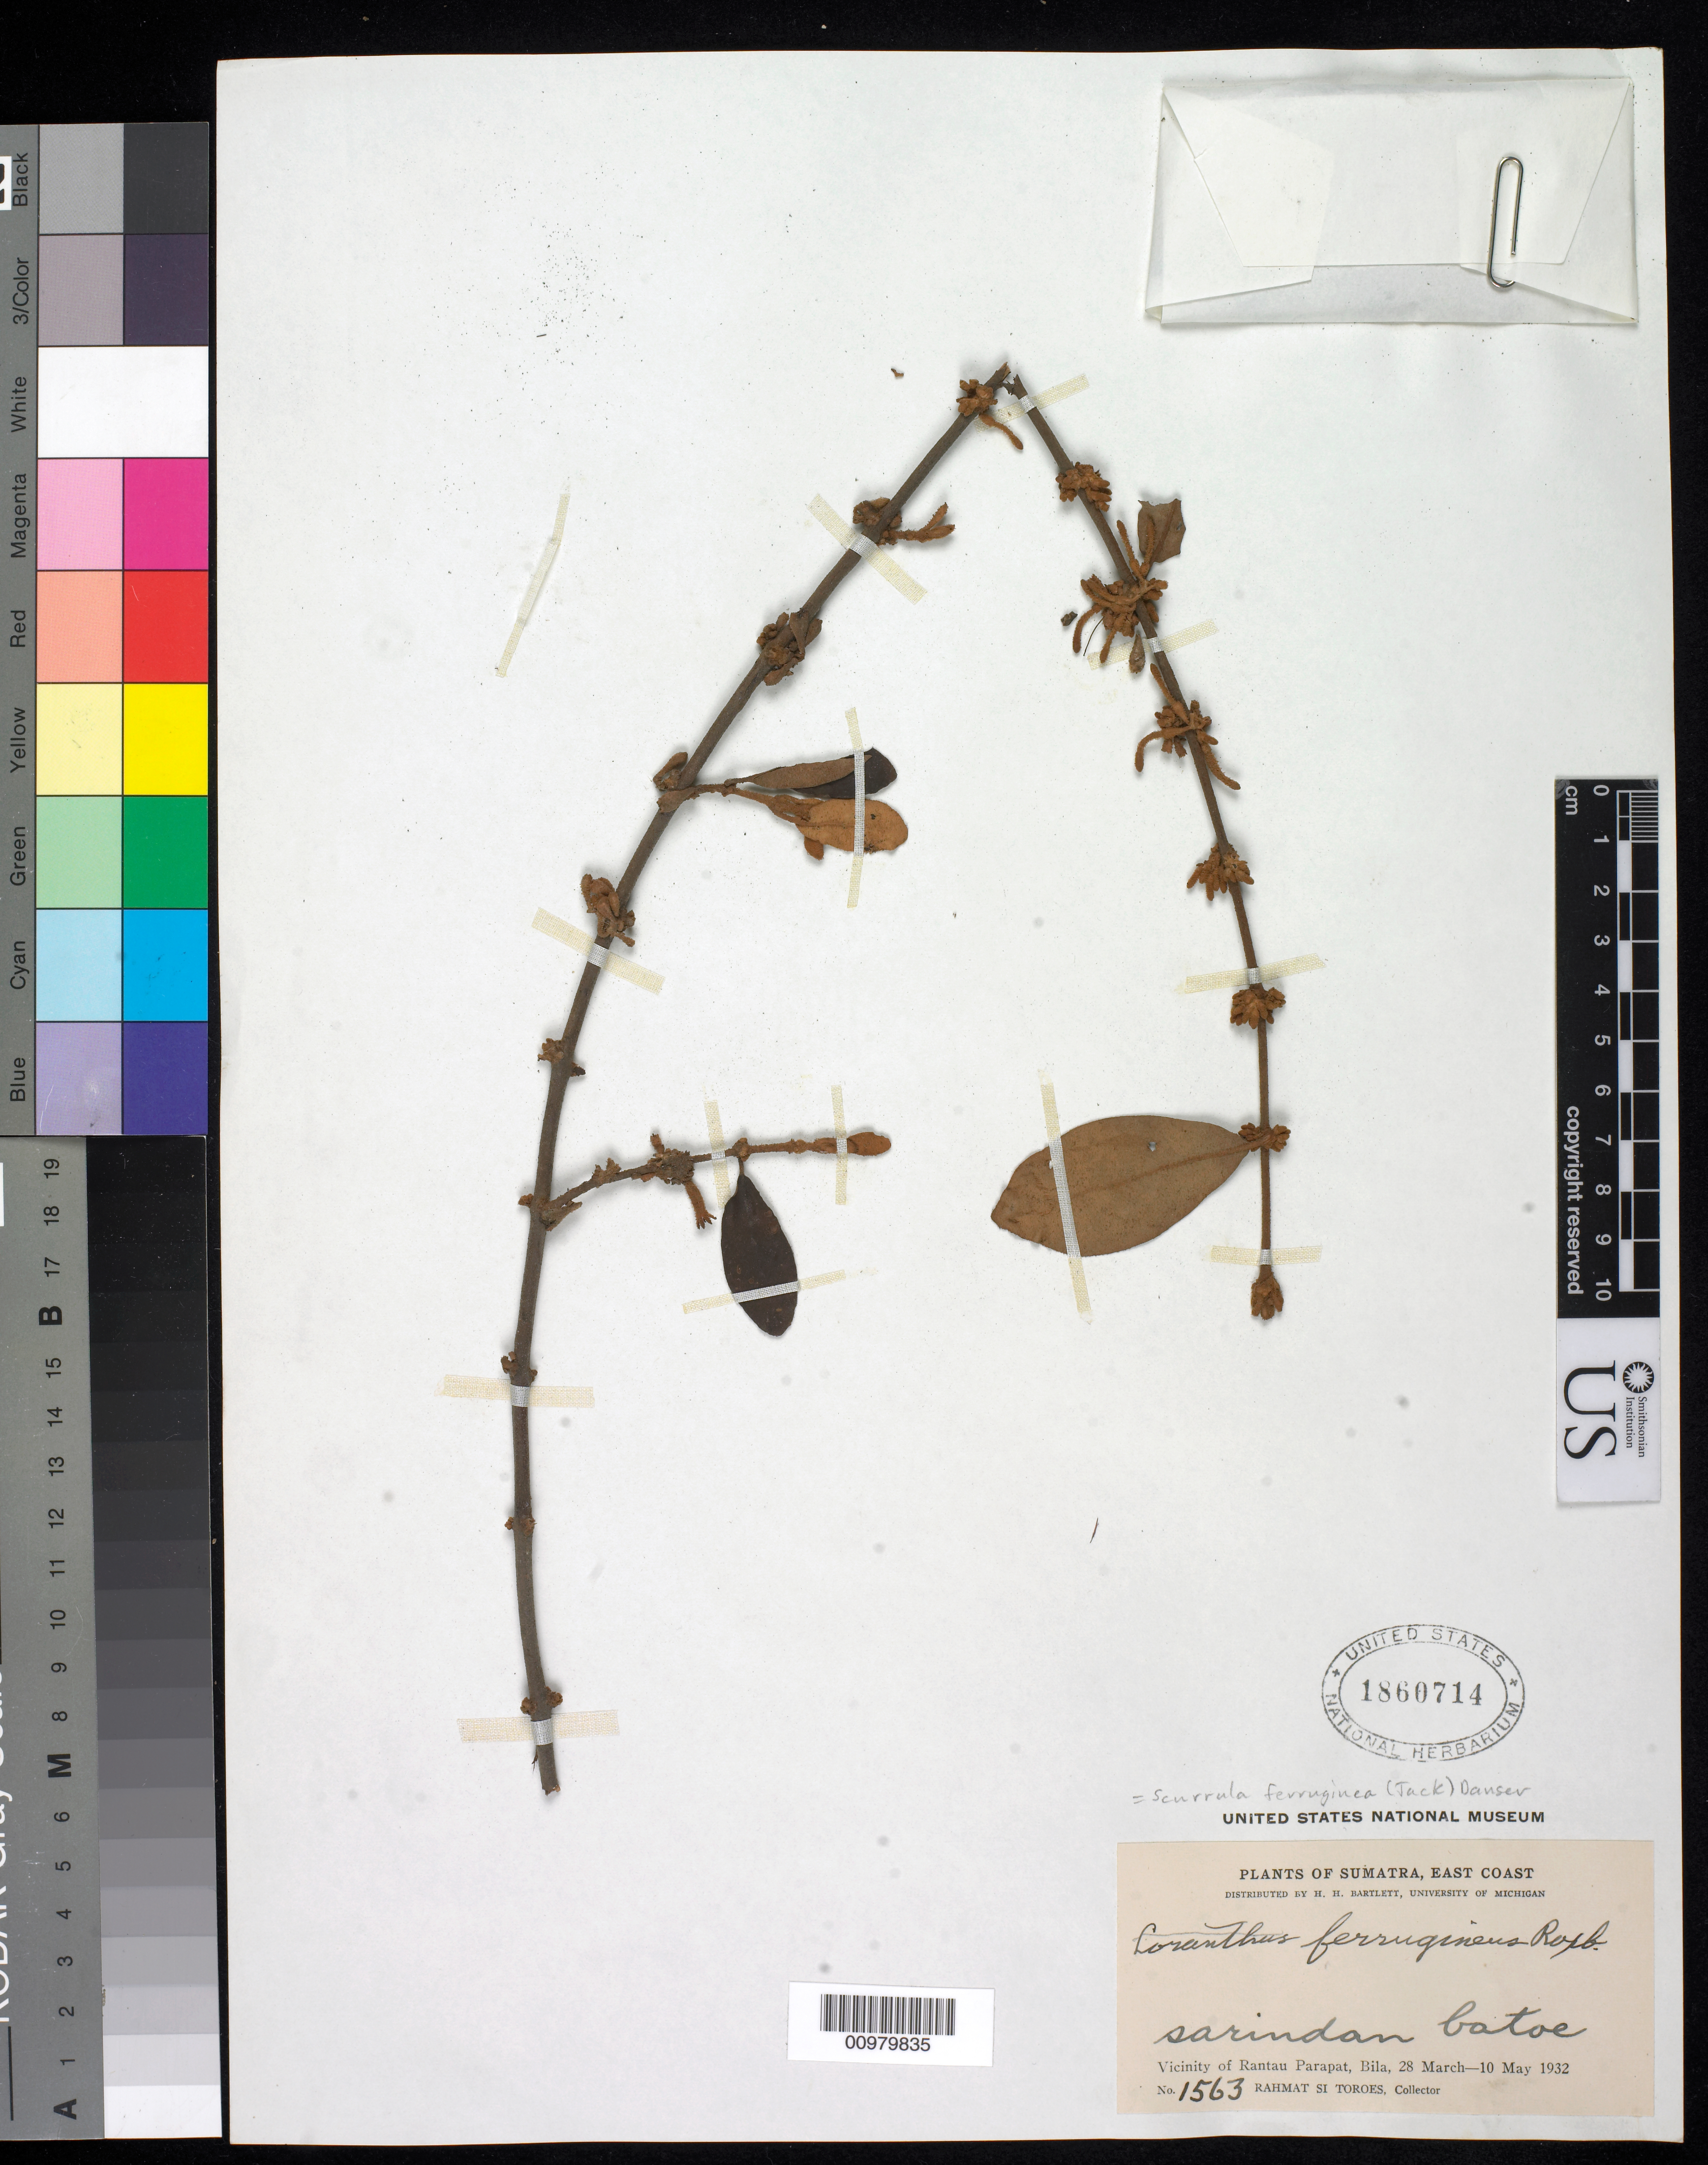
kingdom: Plantae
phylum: Tracheophyta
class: Magnoliopsida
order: Santalales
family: Loranthaceae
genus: Scurrula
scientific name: Scurrula ferruginea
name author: (Jack) Danser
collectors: Rahmat Si Boeea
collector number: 1563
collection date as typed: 28 Mar 1932 to 10 May 1932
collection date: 1932-03-28/1932-05-10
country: Indonesia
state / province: Sumatra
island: Sumatra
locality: East Coast, Bila, Vicinity of Rantau Parapat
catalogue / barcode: US 1860714